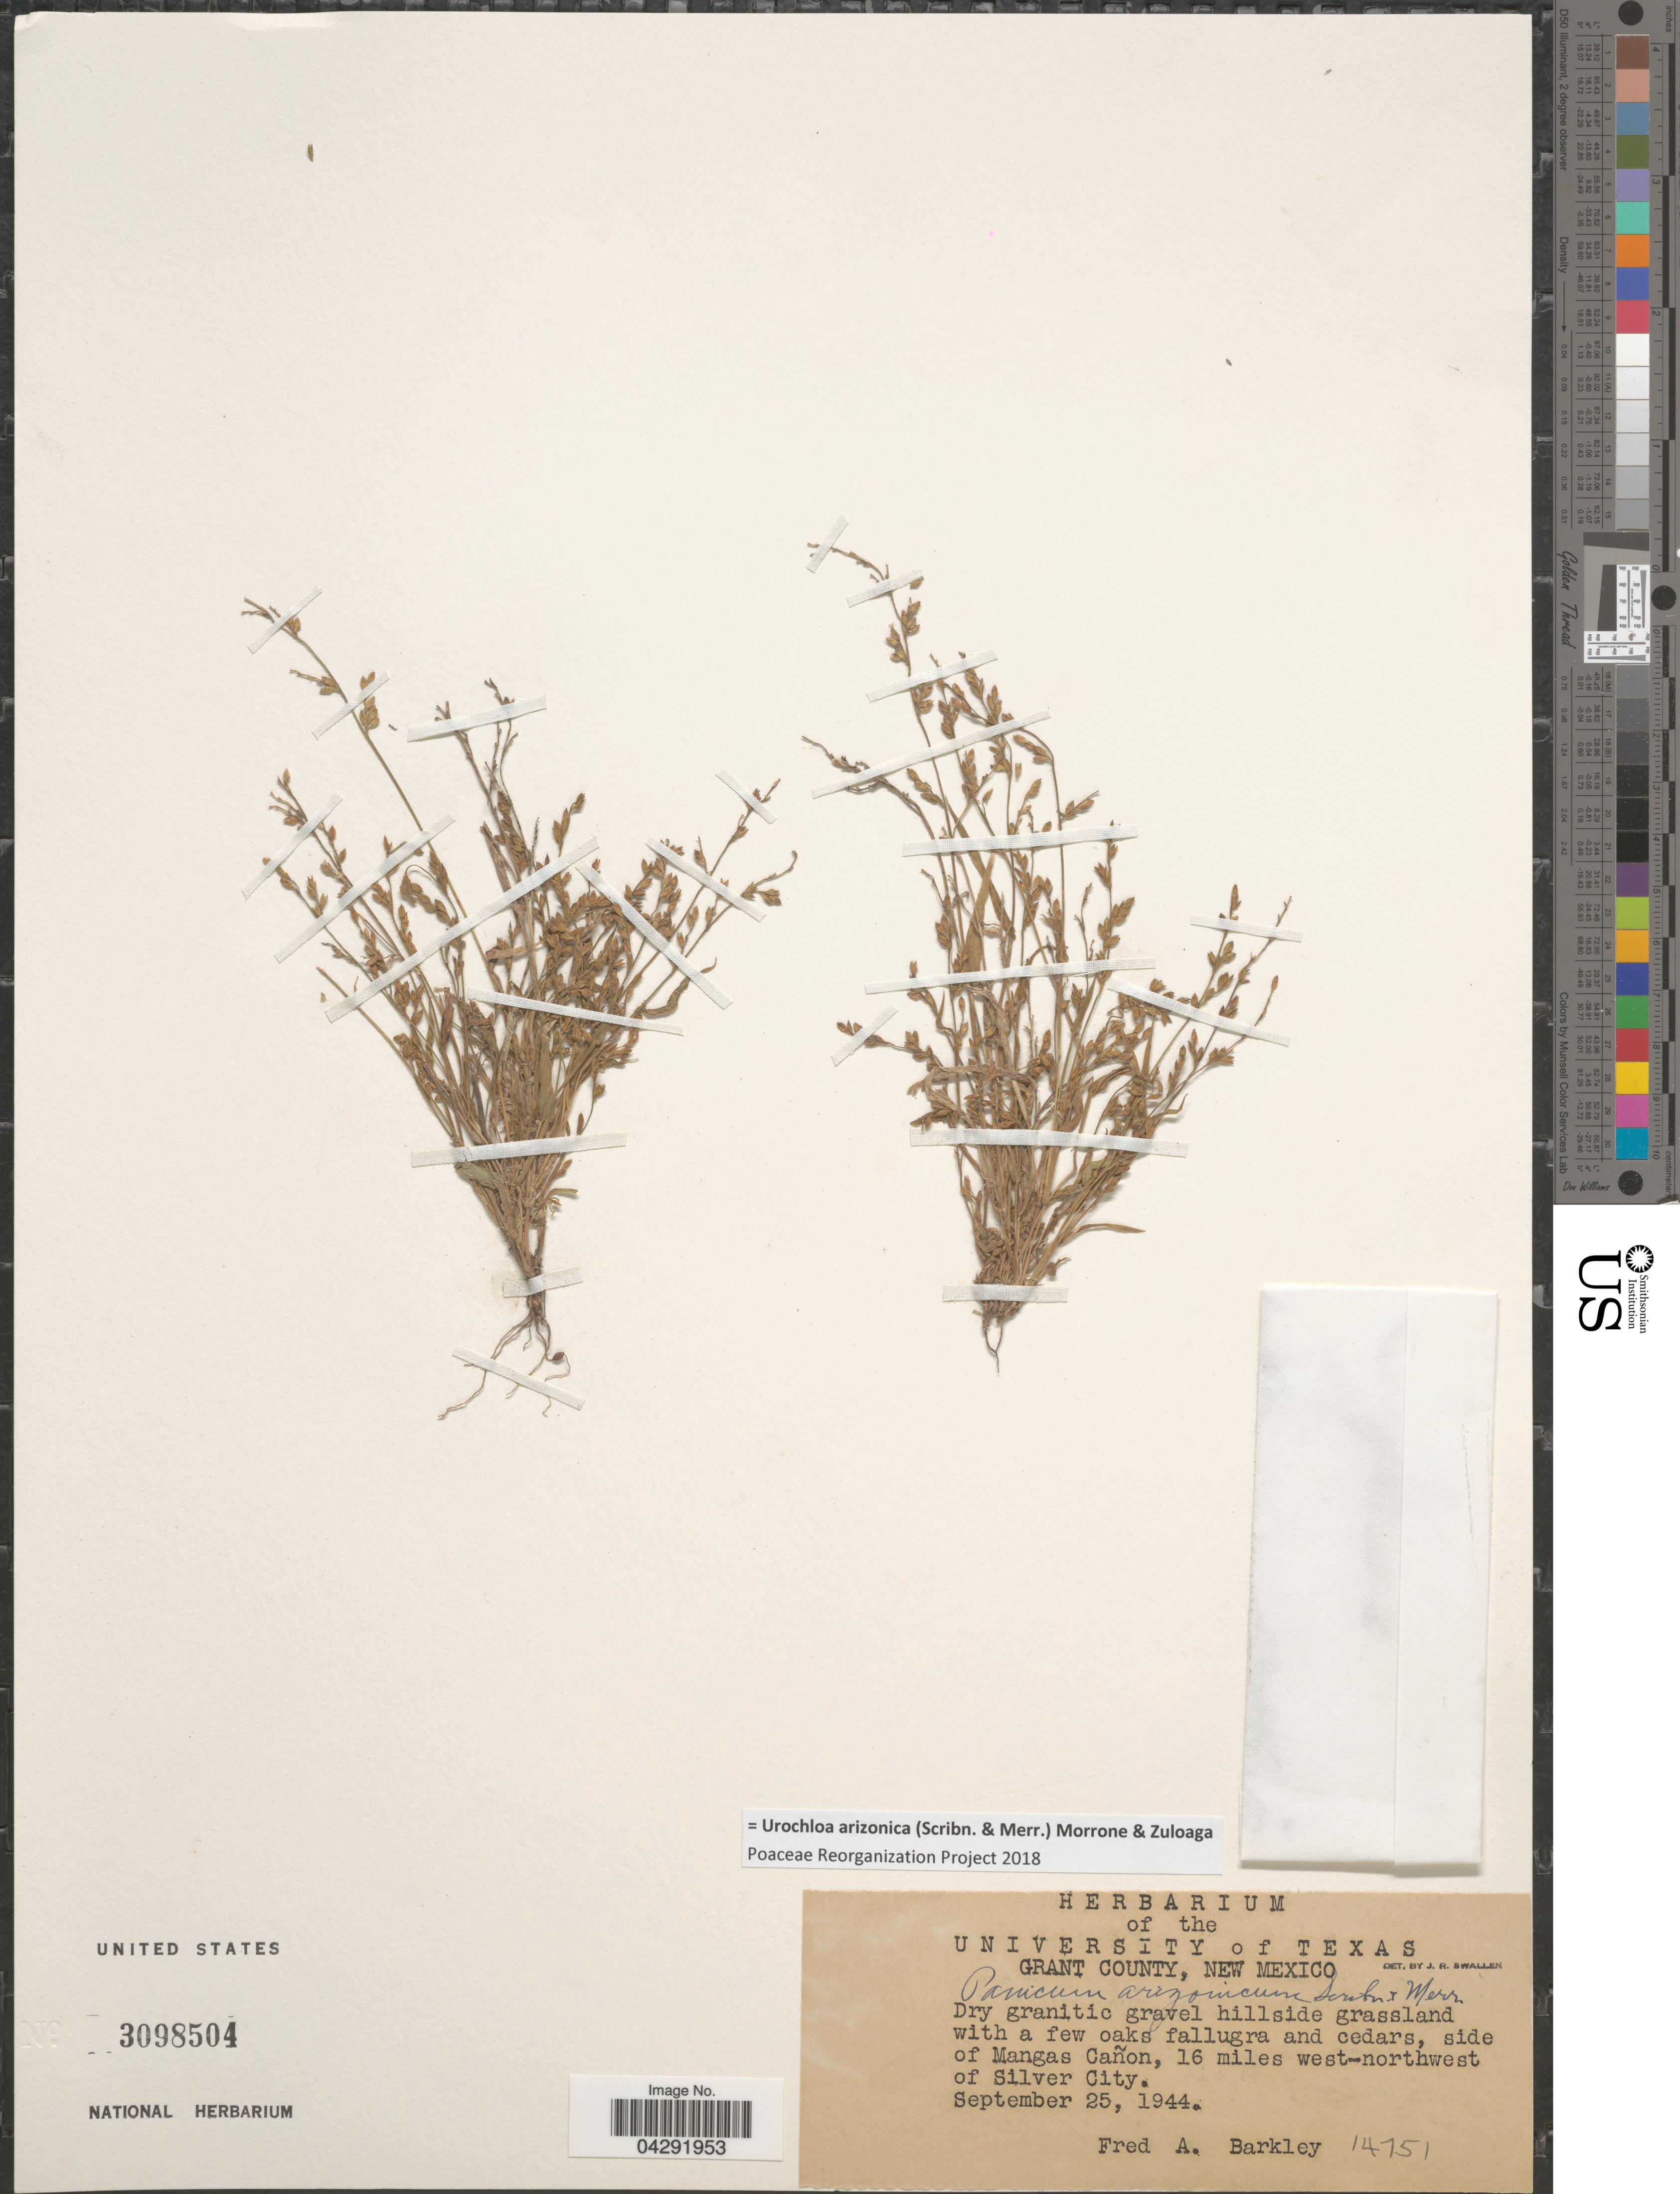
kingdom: Plantae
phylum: Tracheophyta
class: Liliopsida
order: Poales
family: Poaceae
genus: Urochloa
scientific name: Urochloa arizonica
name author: (Scribn. & Merr.) Morrone & Zuloaga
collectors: F. A. Barkley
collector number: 14751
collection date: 1944-09-25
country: United States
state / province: New Mexico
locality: Grant County. Side of Mangas Cañon, 16 miles west-northwest of Silver City.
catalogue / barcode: US 3098504